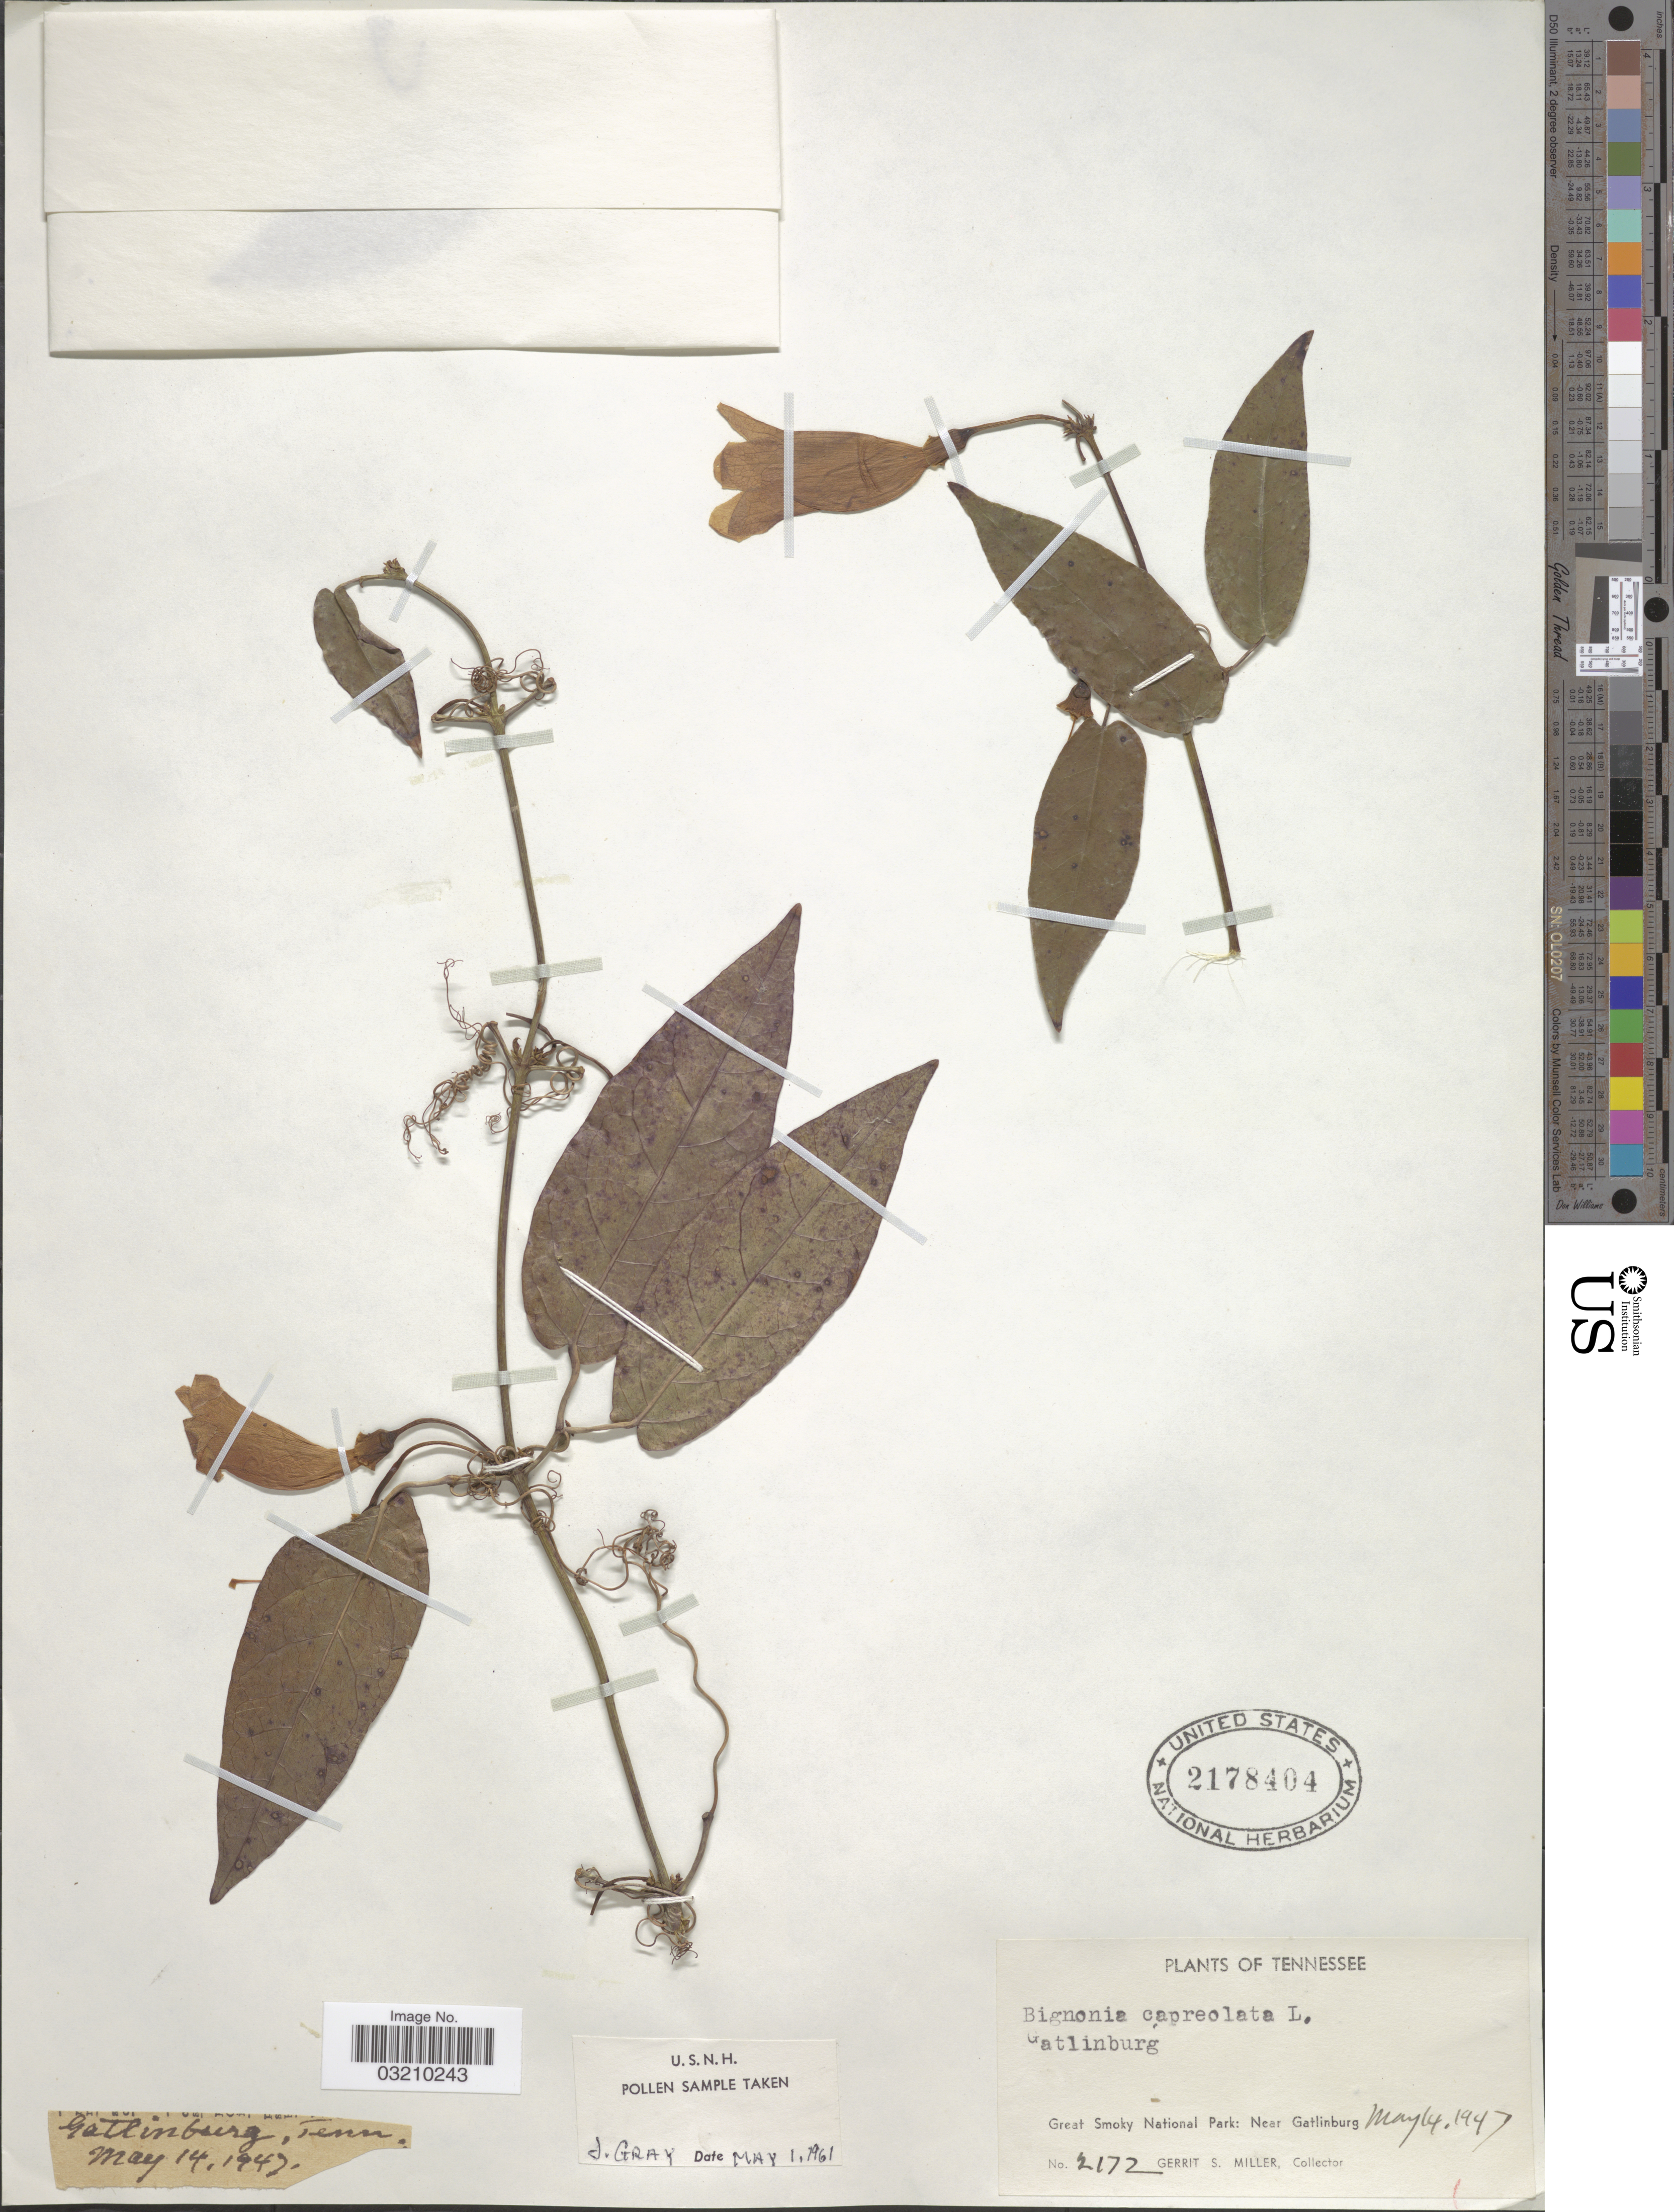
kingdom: Plantae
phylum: Tracheophyta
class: Magnoliopsida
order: Lamiales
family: Bignoniaceae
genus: Bignonia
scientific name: Bignonia capreolata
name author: L.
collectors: G. S. Miller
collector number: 2172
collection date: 1947-05-14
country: United States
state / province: Tennessee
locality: Gatlinburg. Great Smoky National Park: Near Gatlinburg.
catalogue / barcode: US 2178404